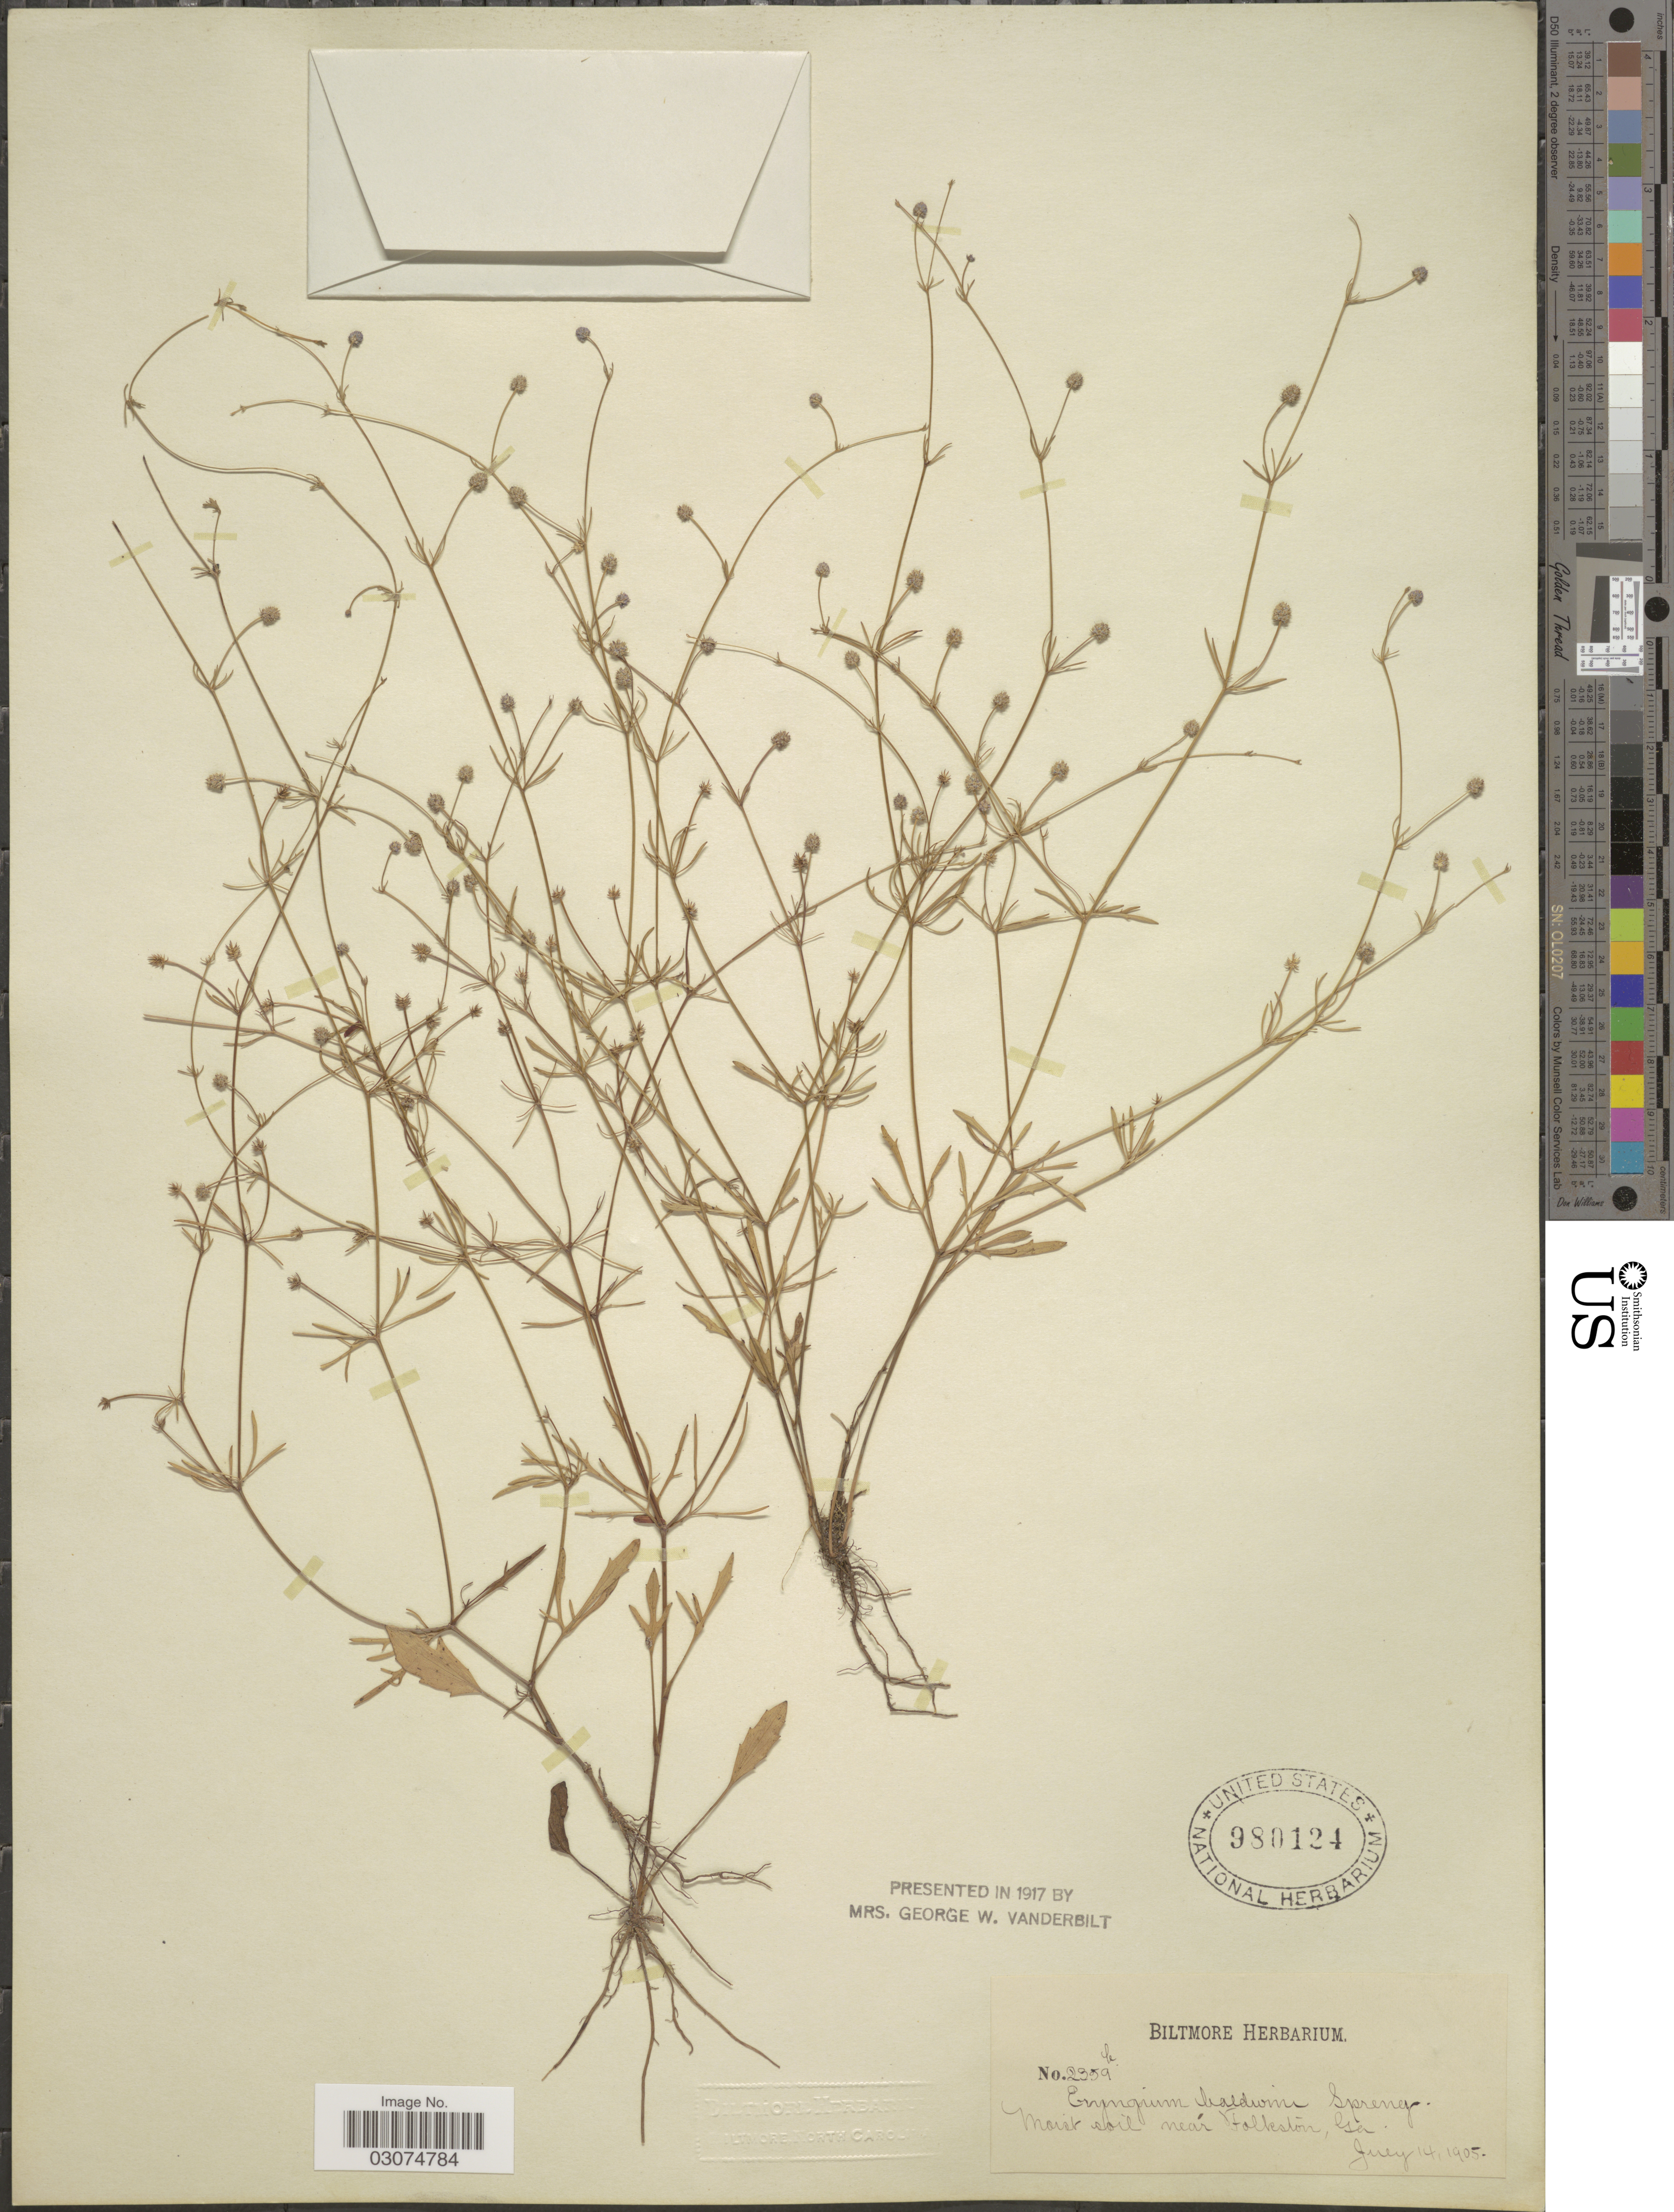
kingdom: Plantae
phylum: Tracheophyta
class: Magnoliopsida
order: Apiales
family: Apiaceae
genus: Eryngium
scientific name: Eryngium baldwinii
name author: Spreng.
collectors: ex herb. Biltmore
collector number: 2359b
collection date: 1905-06-14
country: United States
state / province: Georgia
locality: Moist soil near Folkston, Ga.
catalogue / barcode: US 980124